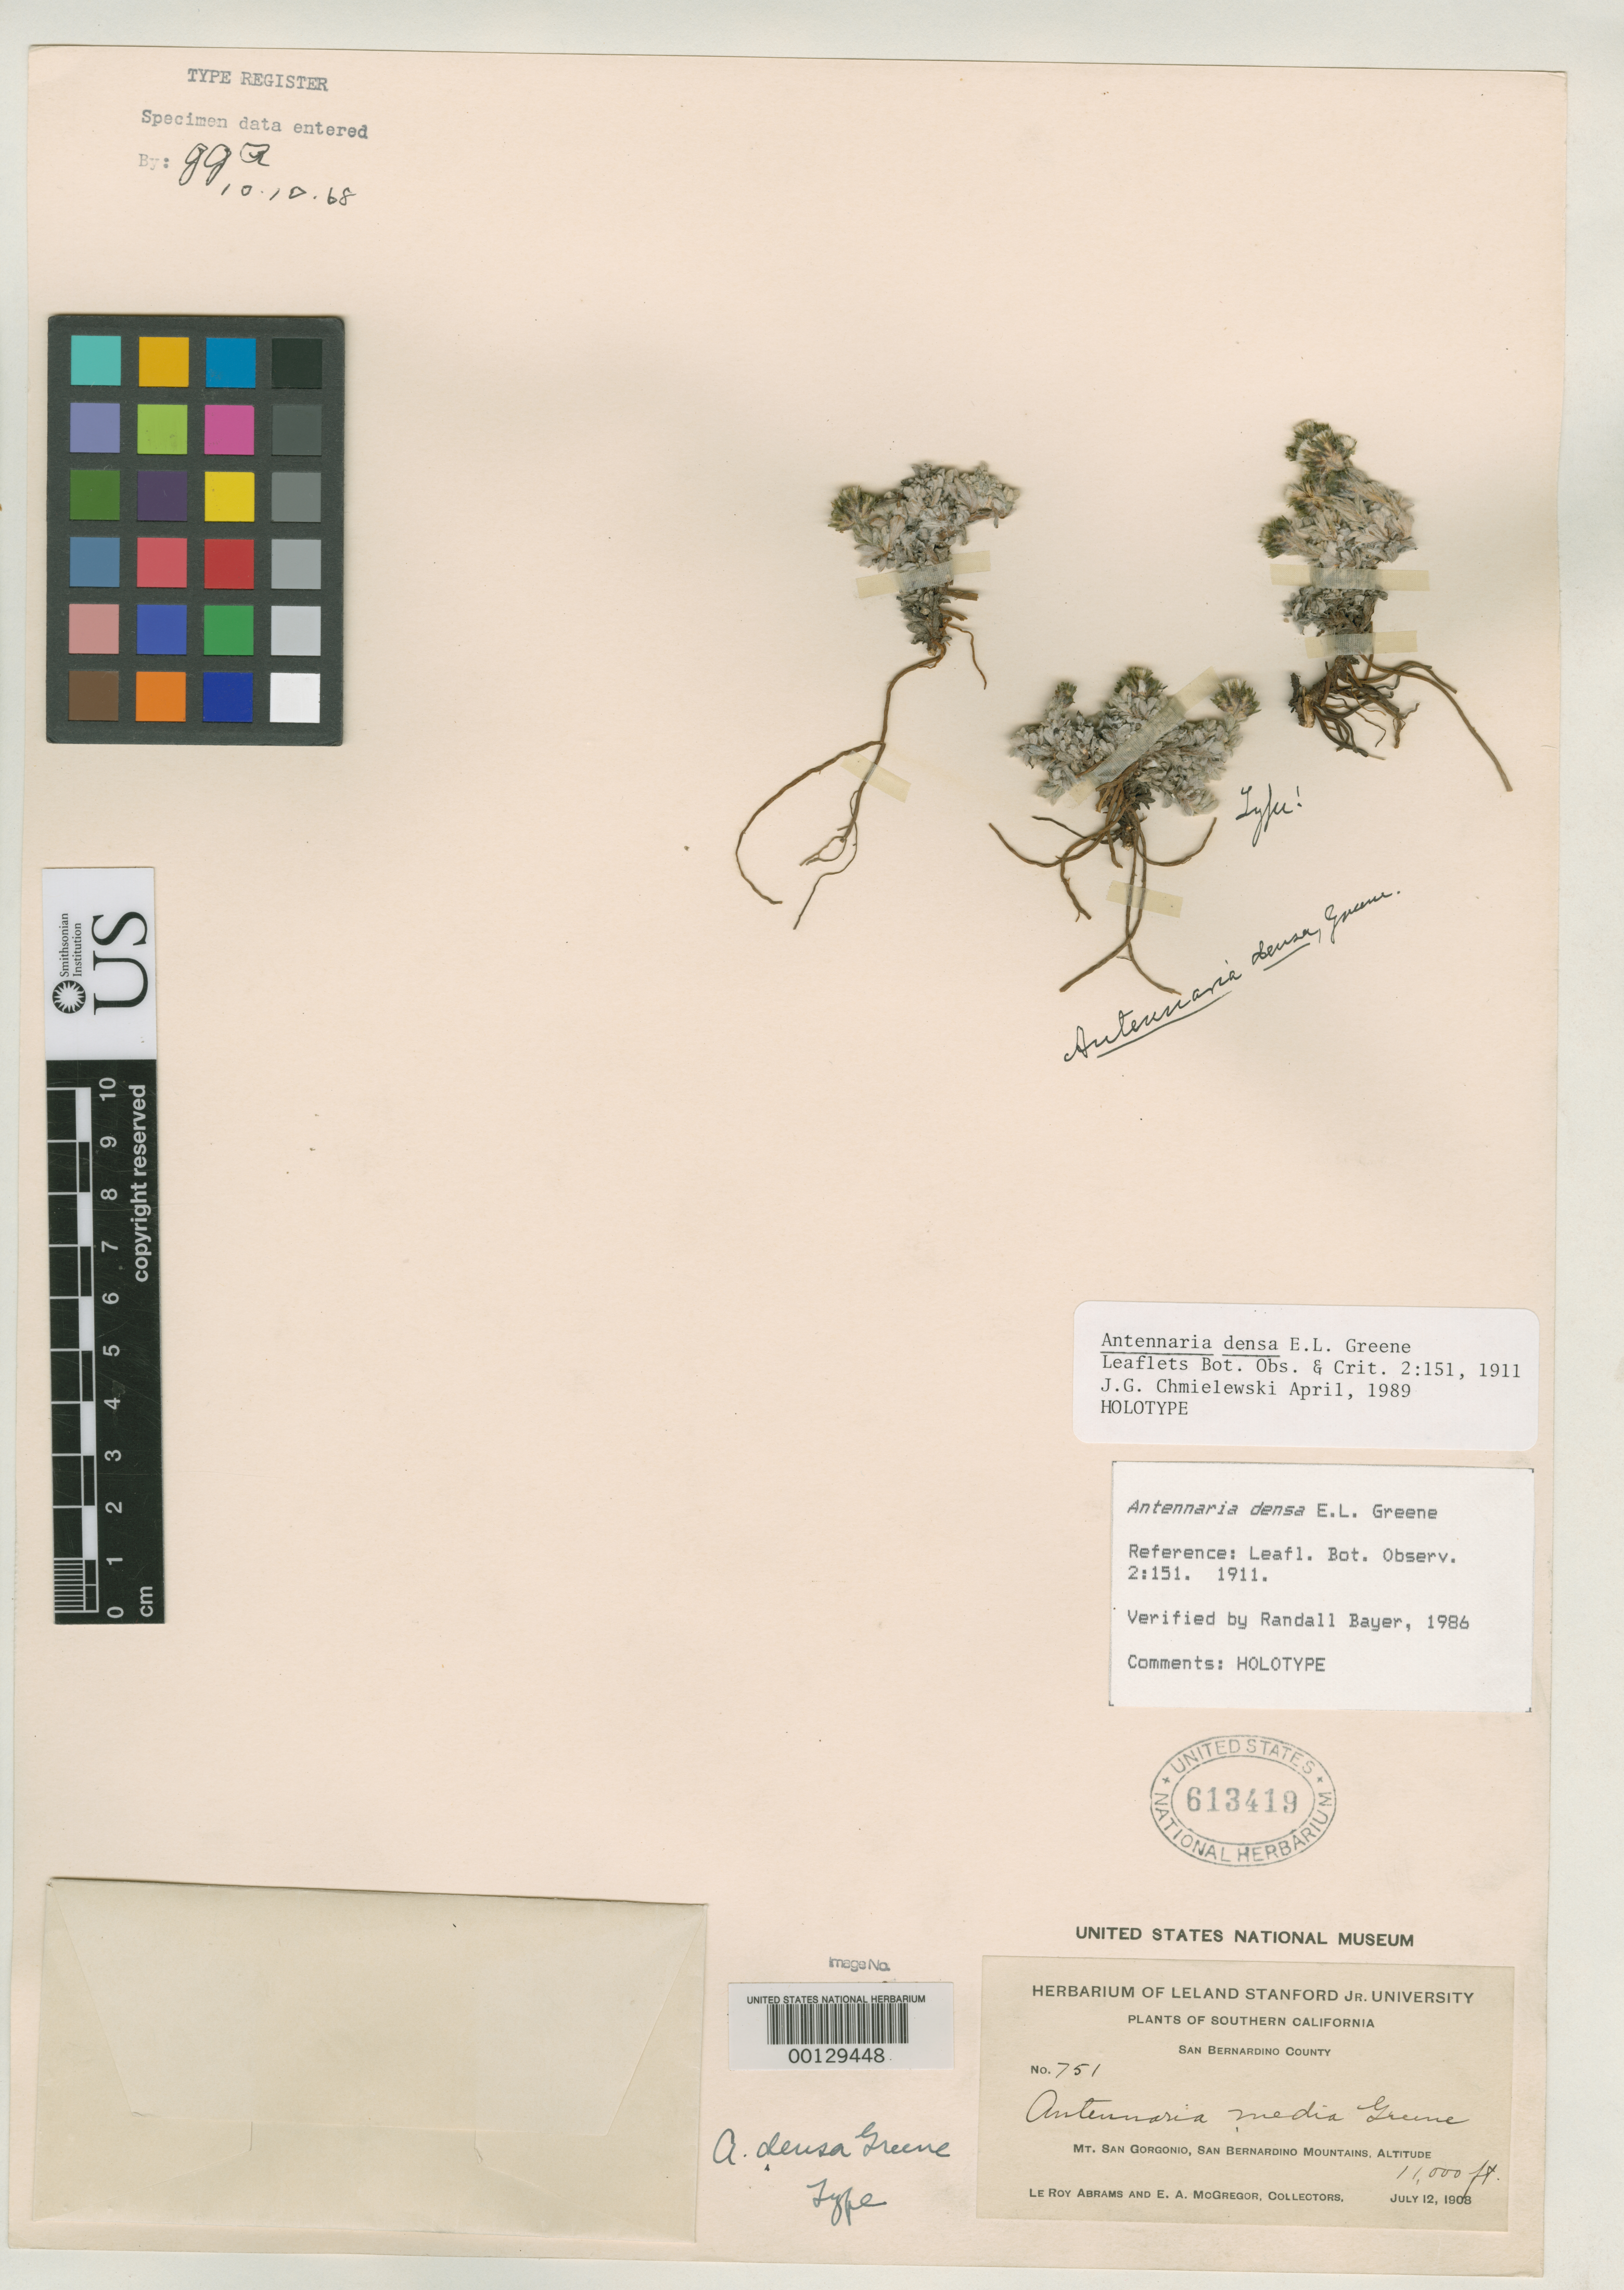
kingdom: Plantae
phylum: Tracheophyta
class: Magnoliopsida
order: Asterales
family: Asteraceae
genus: Antennaria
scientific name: Antennaria densa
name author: Greene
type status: Holotype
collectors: L. Abrams & E. A. McGregor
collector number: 751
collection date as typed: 12 Jul 1908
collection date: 1908-07-12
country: United States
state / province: California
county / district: San Bernardino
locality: Mt. San Gorgonio.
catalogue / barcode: US 613419